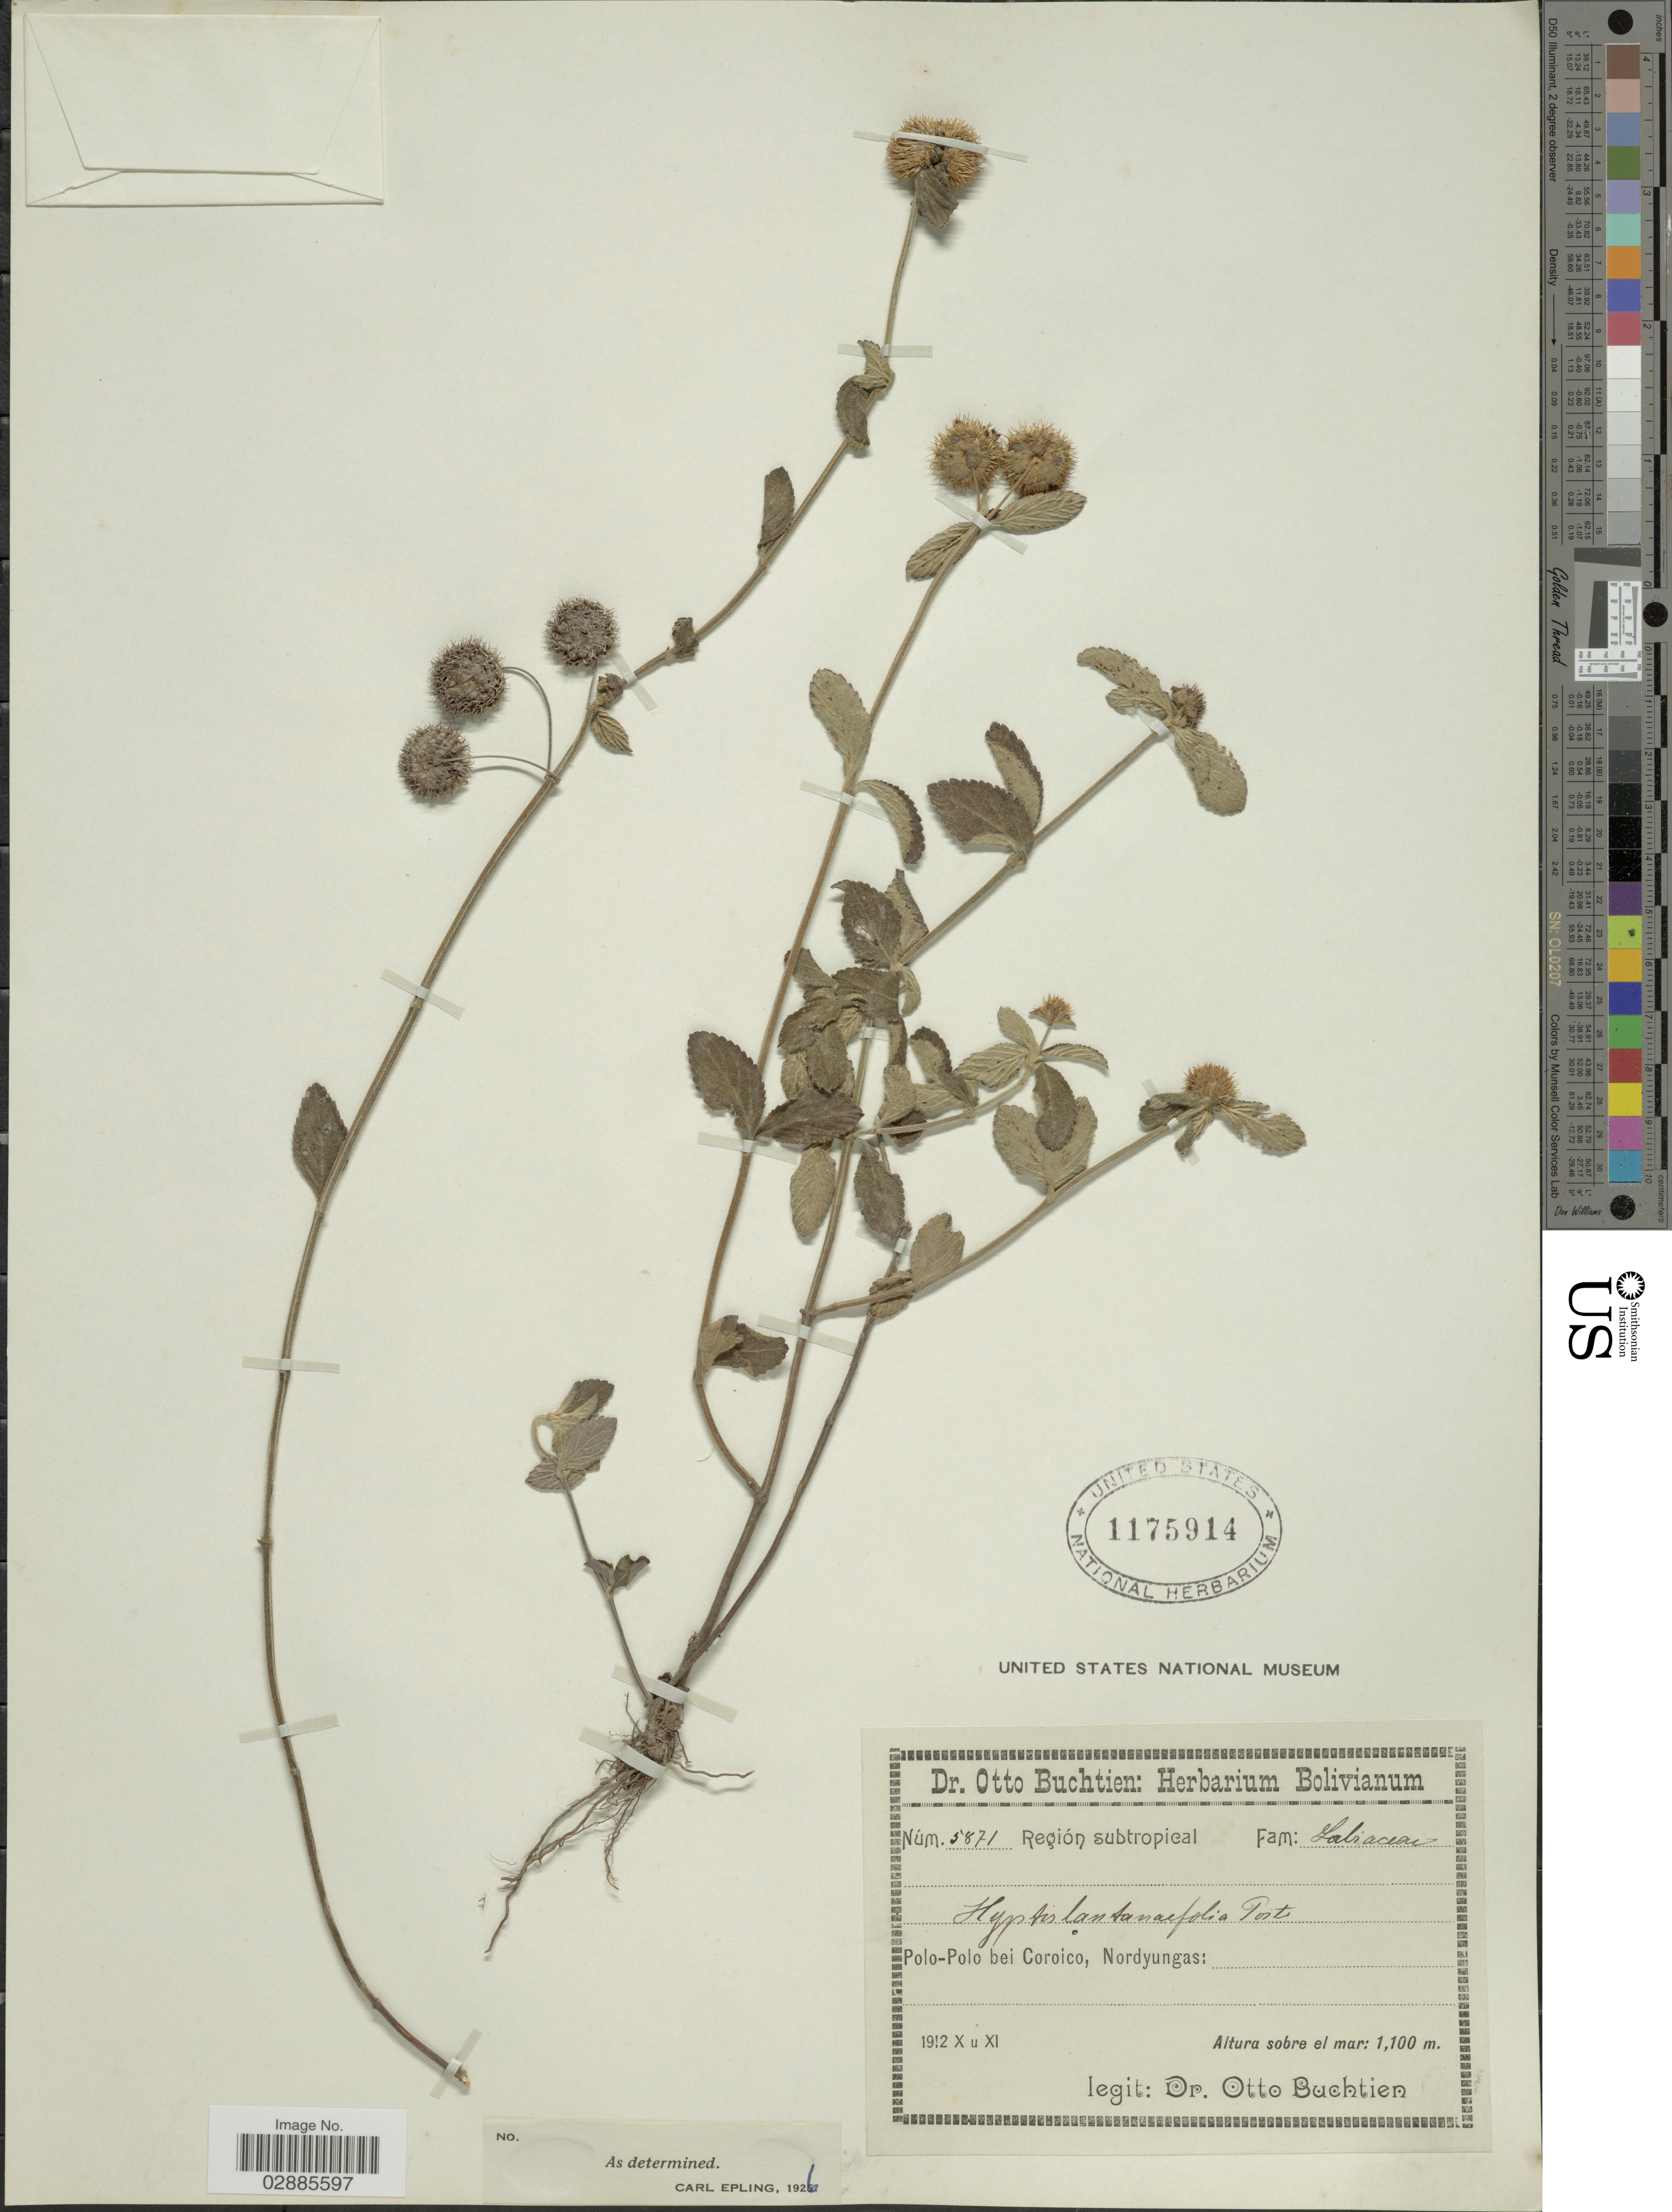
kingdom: Plantae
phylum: Tracheophyta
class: Magnoliopsida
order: Lamiales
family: Lamiaceae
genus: Hyptis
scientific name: Hyptis lantanifolia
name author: Poit.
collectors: O. Buchtien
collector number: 5871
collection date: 1912-10/1912-11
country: Bolivia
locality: Polo-Polo bei Coroico, Nordyungas.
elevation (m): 1100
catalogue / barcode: US 1175914